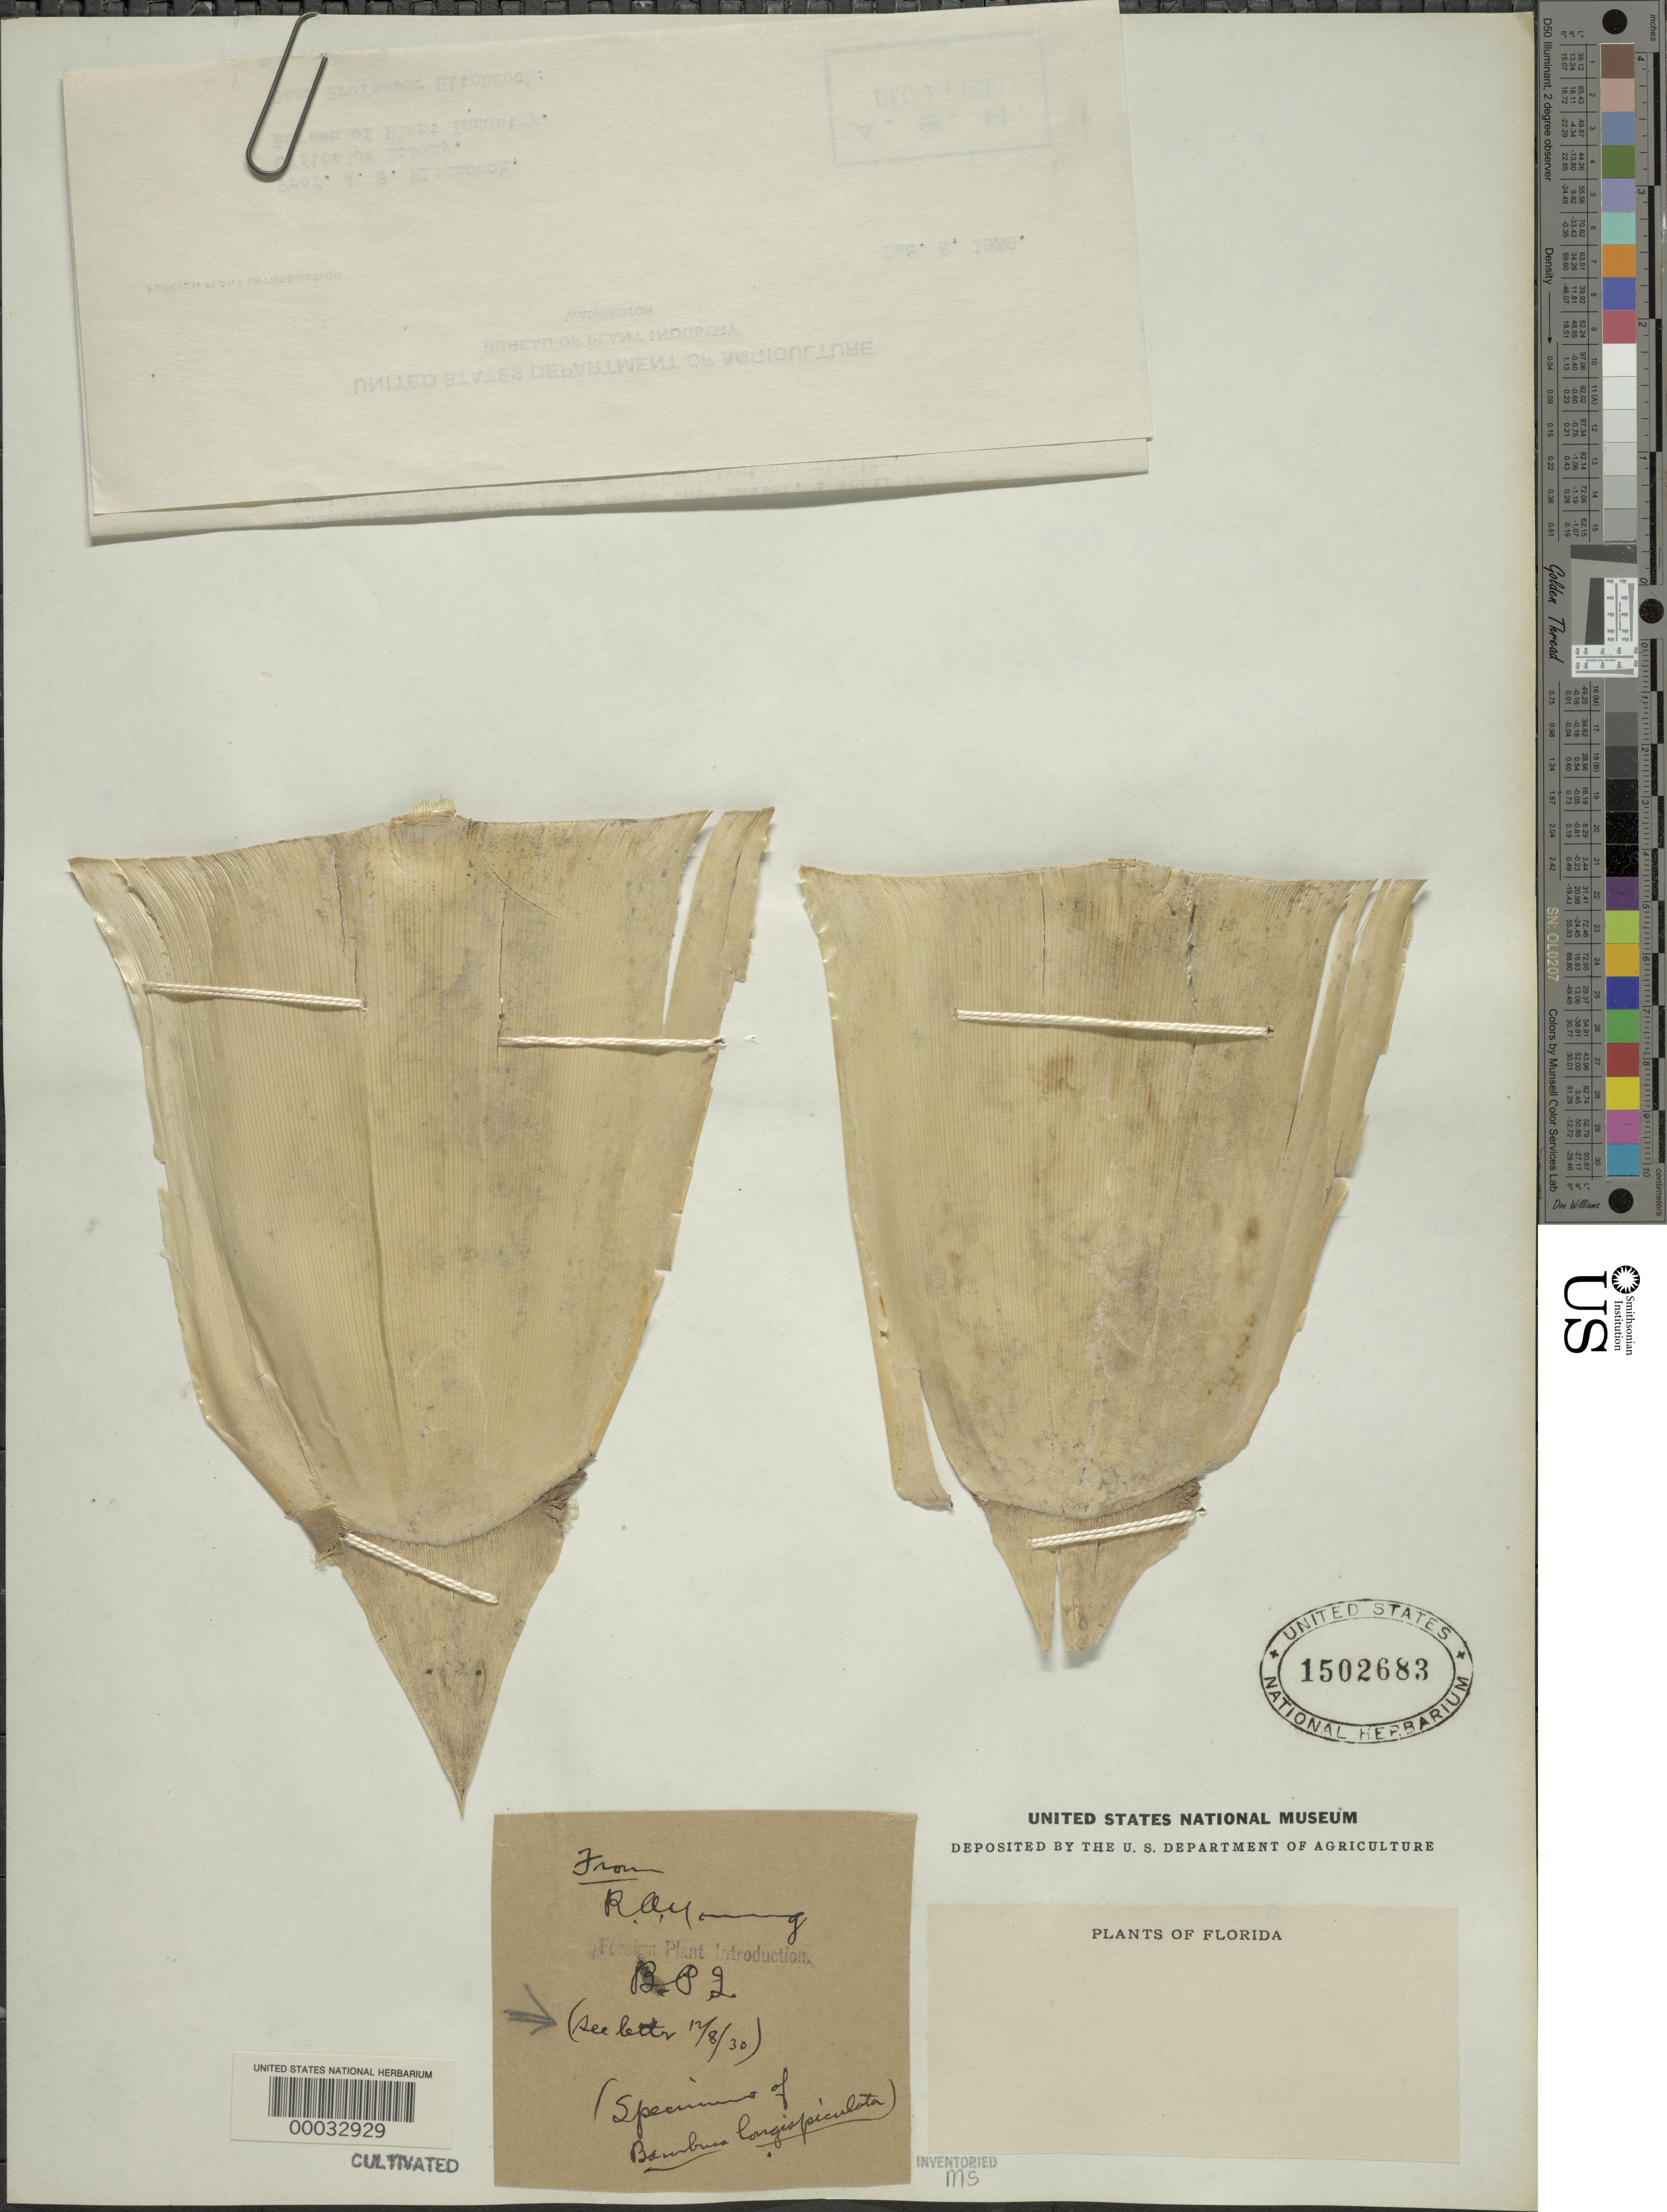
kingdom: Plantae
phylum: Tracheophyta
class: Liliopsida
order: Poales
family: Poaceae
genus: Bambusa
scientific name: Bambusa tuldoides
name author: Munro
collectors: R. A. Young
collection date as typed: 08 Dec 1930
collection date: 1930-12-08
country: United States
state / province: Florida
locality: Redland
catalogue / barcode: US 1502683